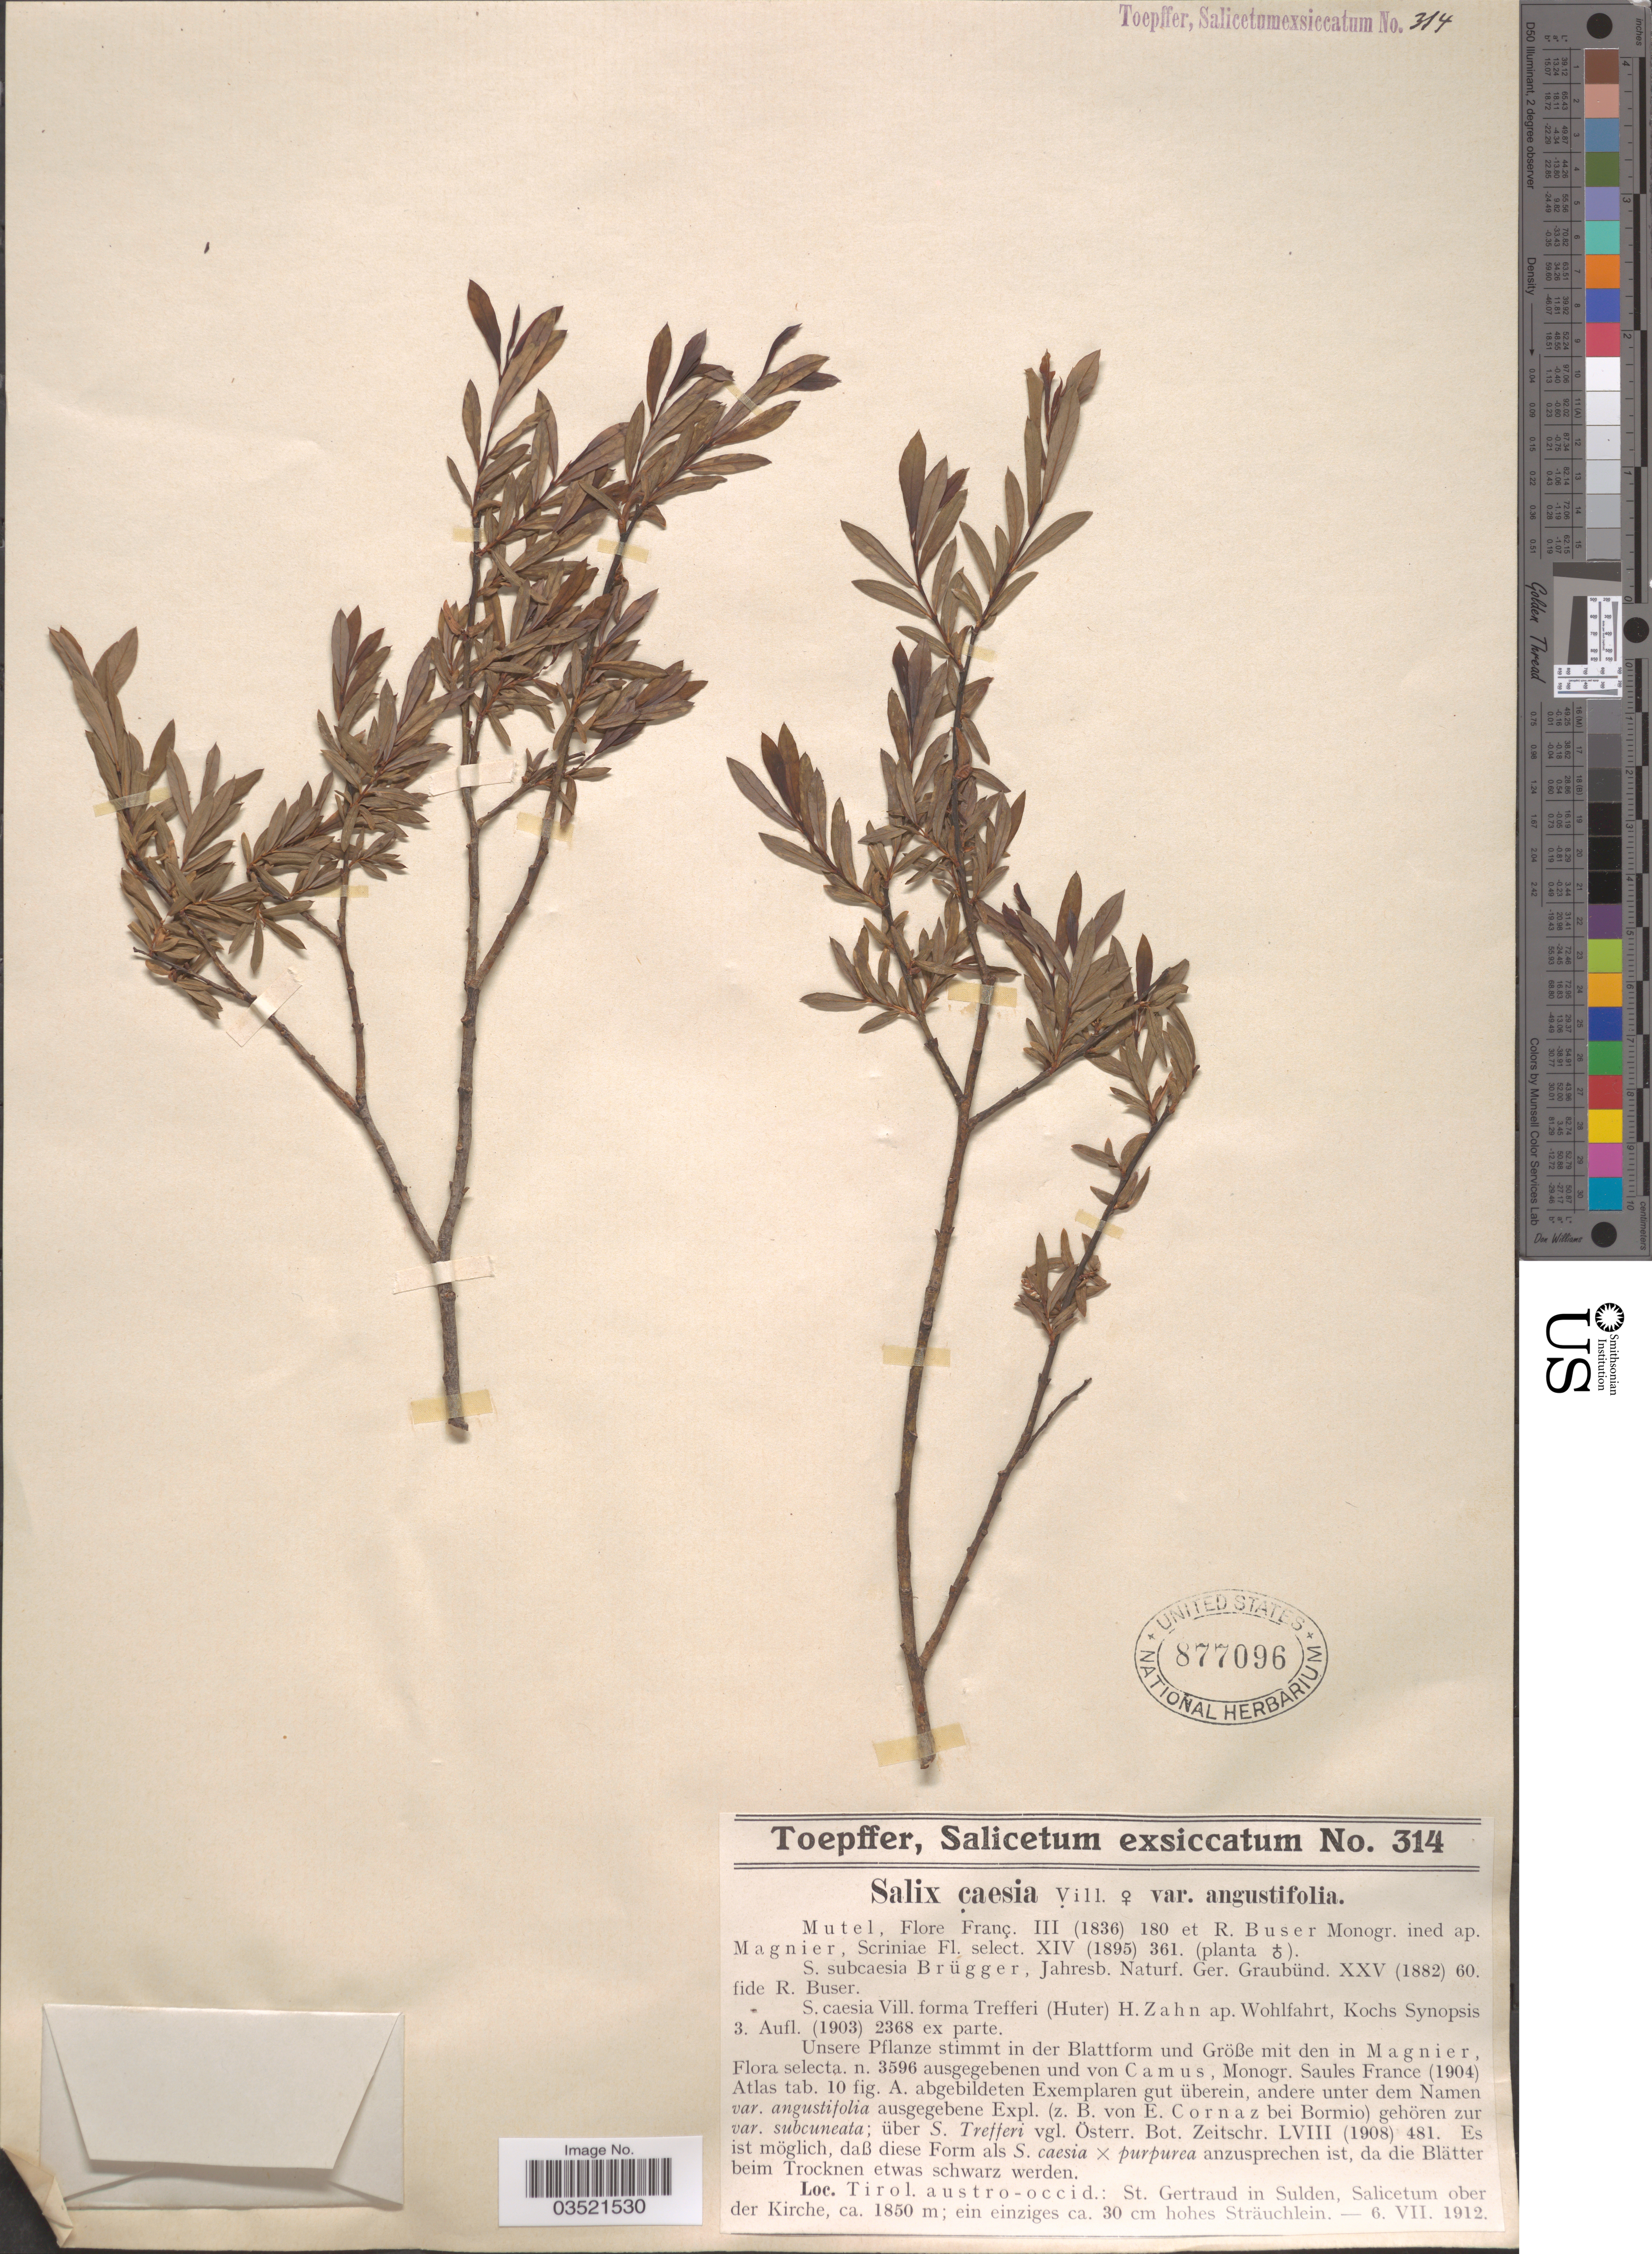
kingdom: Plantae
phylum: Tracheophyta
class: Magnoliopsida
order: Malpighiales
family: Salicaceae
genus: Salix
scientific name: Salix caesia var. angustifolia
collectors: A. Toepffer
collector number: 314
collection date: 1912-07-06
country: Austria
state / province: Karnten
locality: Tirol austro-occid.: St. Gertraud in Sulden, Salicetum ober der Kirche.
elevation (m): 1850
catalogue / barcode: US 877096